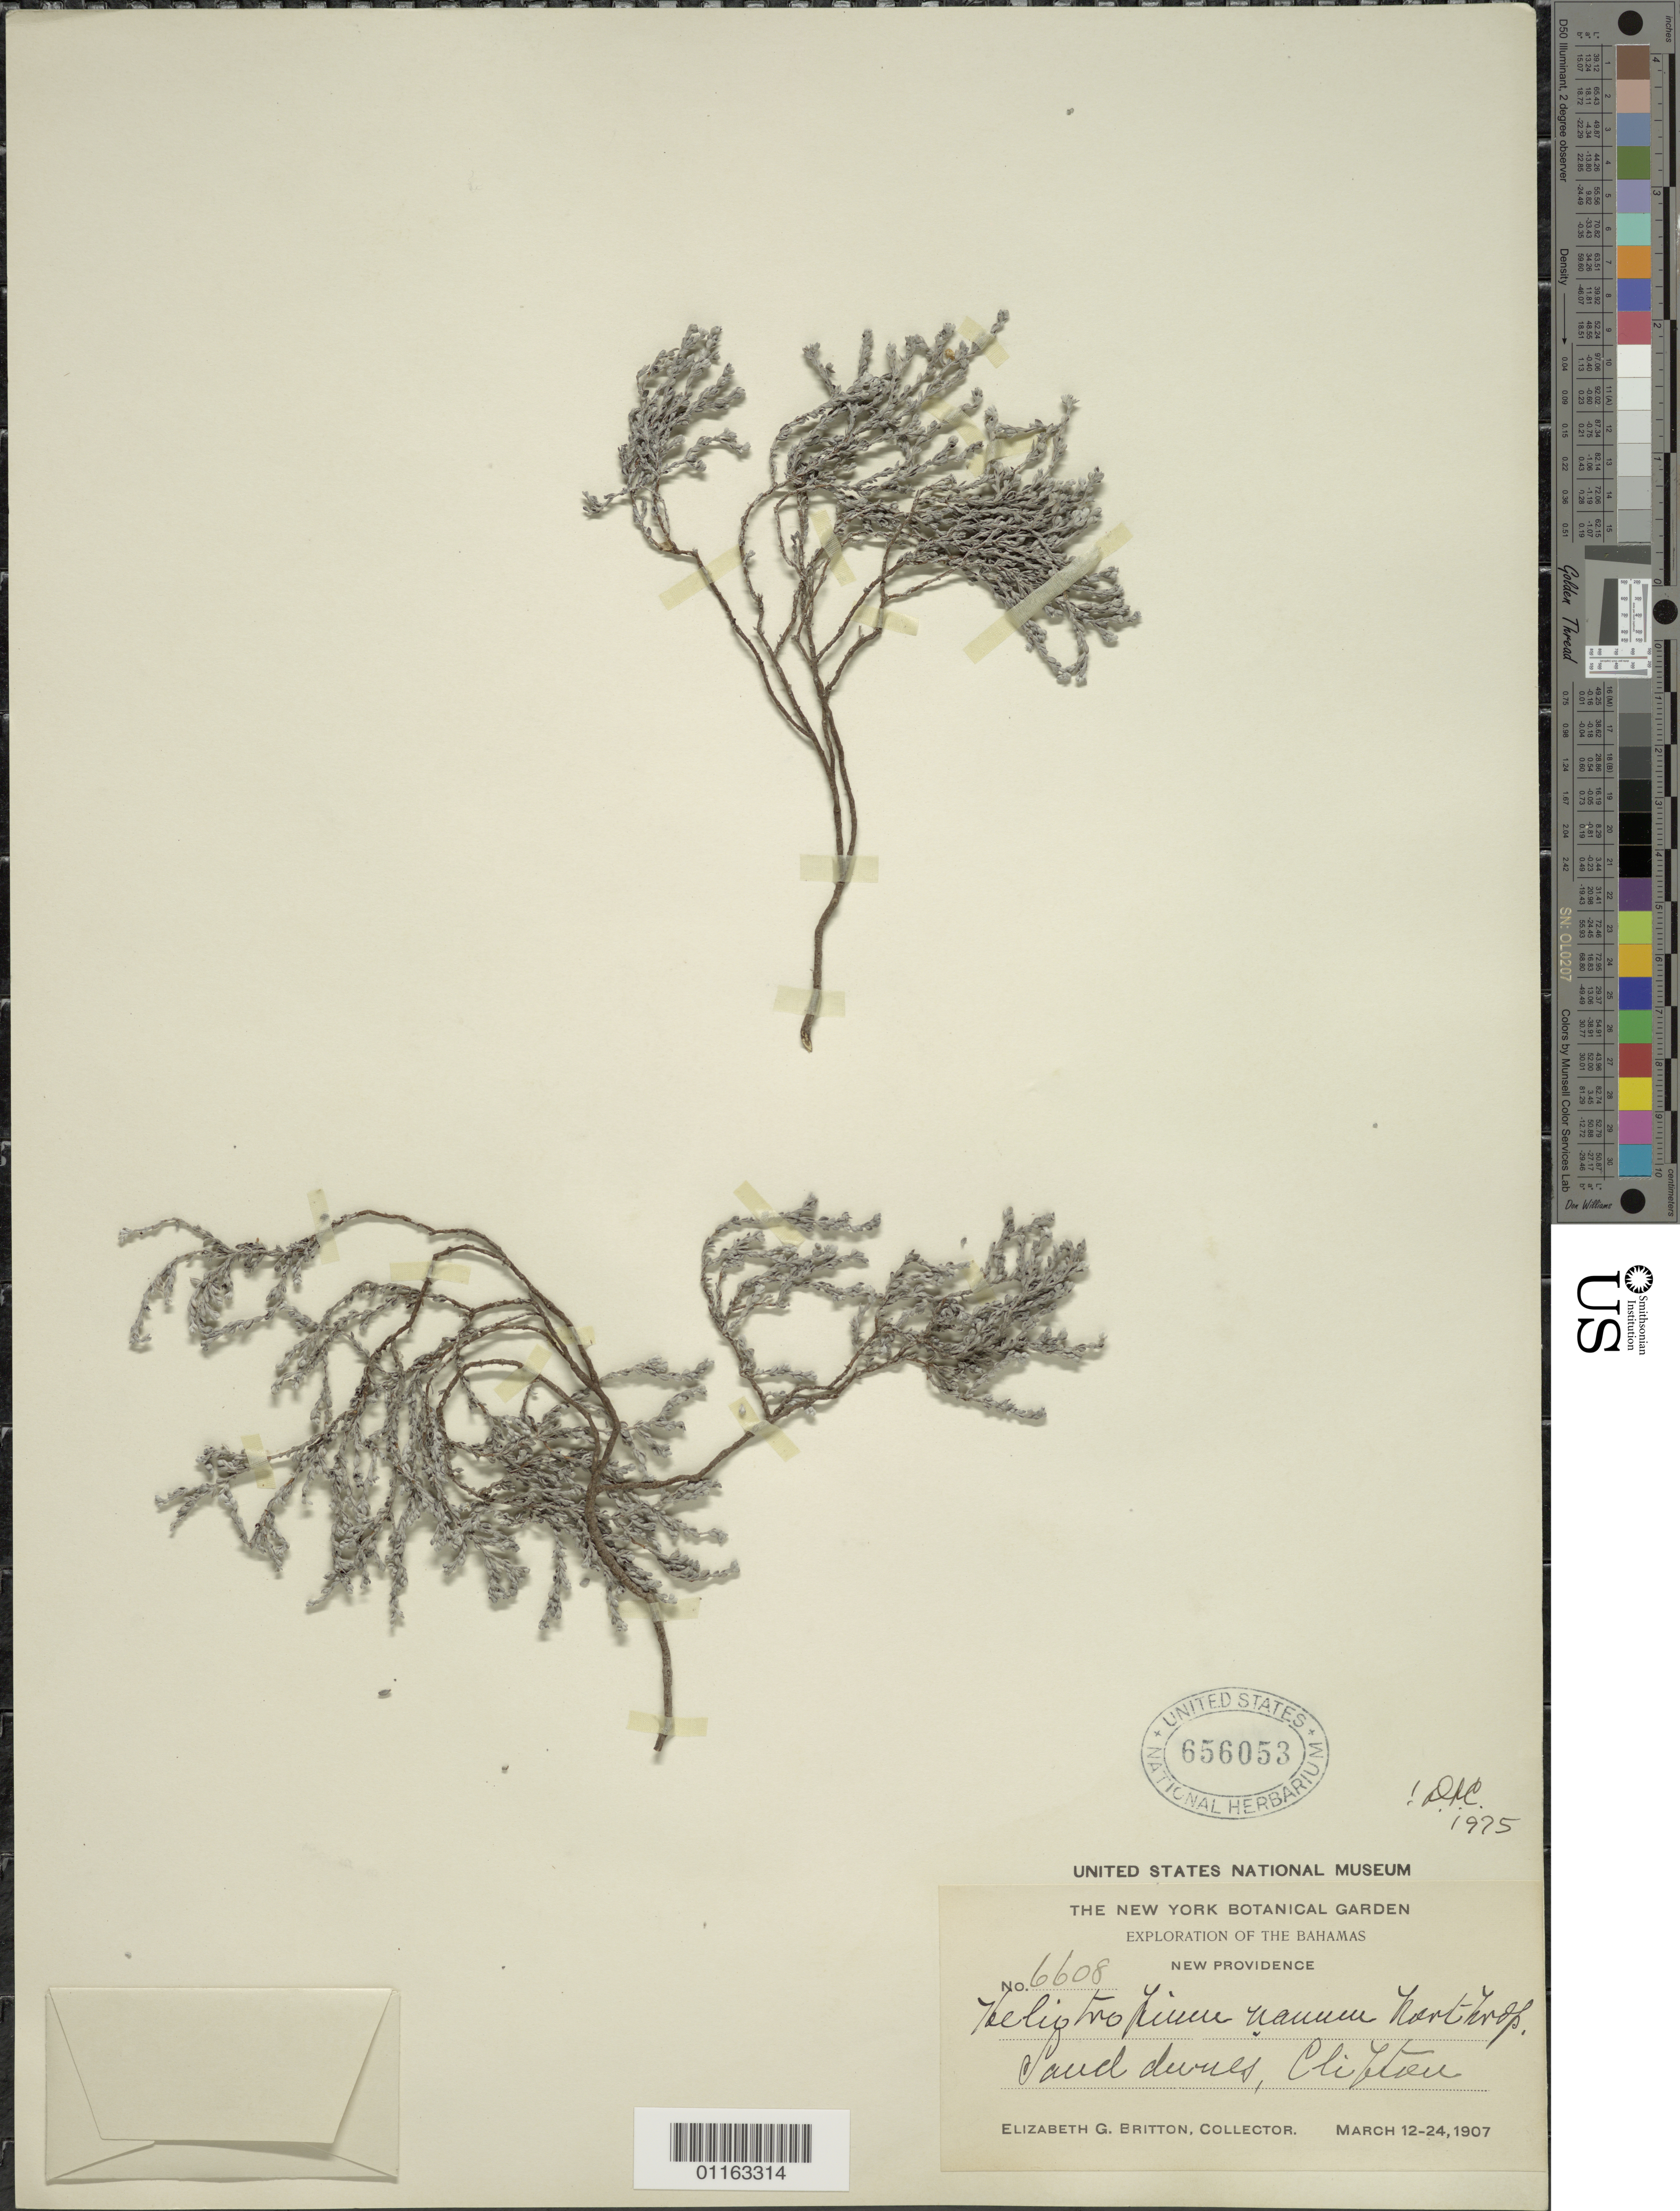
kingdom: Plantae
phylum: Tracheophyta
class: Magnoliopsida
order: Boraginales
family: Heliotropiaceae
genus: Heliotropium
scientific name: Heliotropium nanum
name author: Northr.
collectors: E. G. Britton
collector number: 6608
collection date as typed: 12 Mar 1907 to 24 Mar 1907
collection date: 1907-03-12/1907-03-24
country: Bahamas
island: New Providence I.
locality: Clifton; sand dunes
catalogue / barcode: US 656053